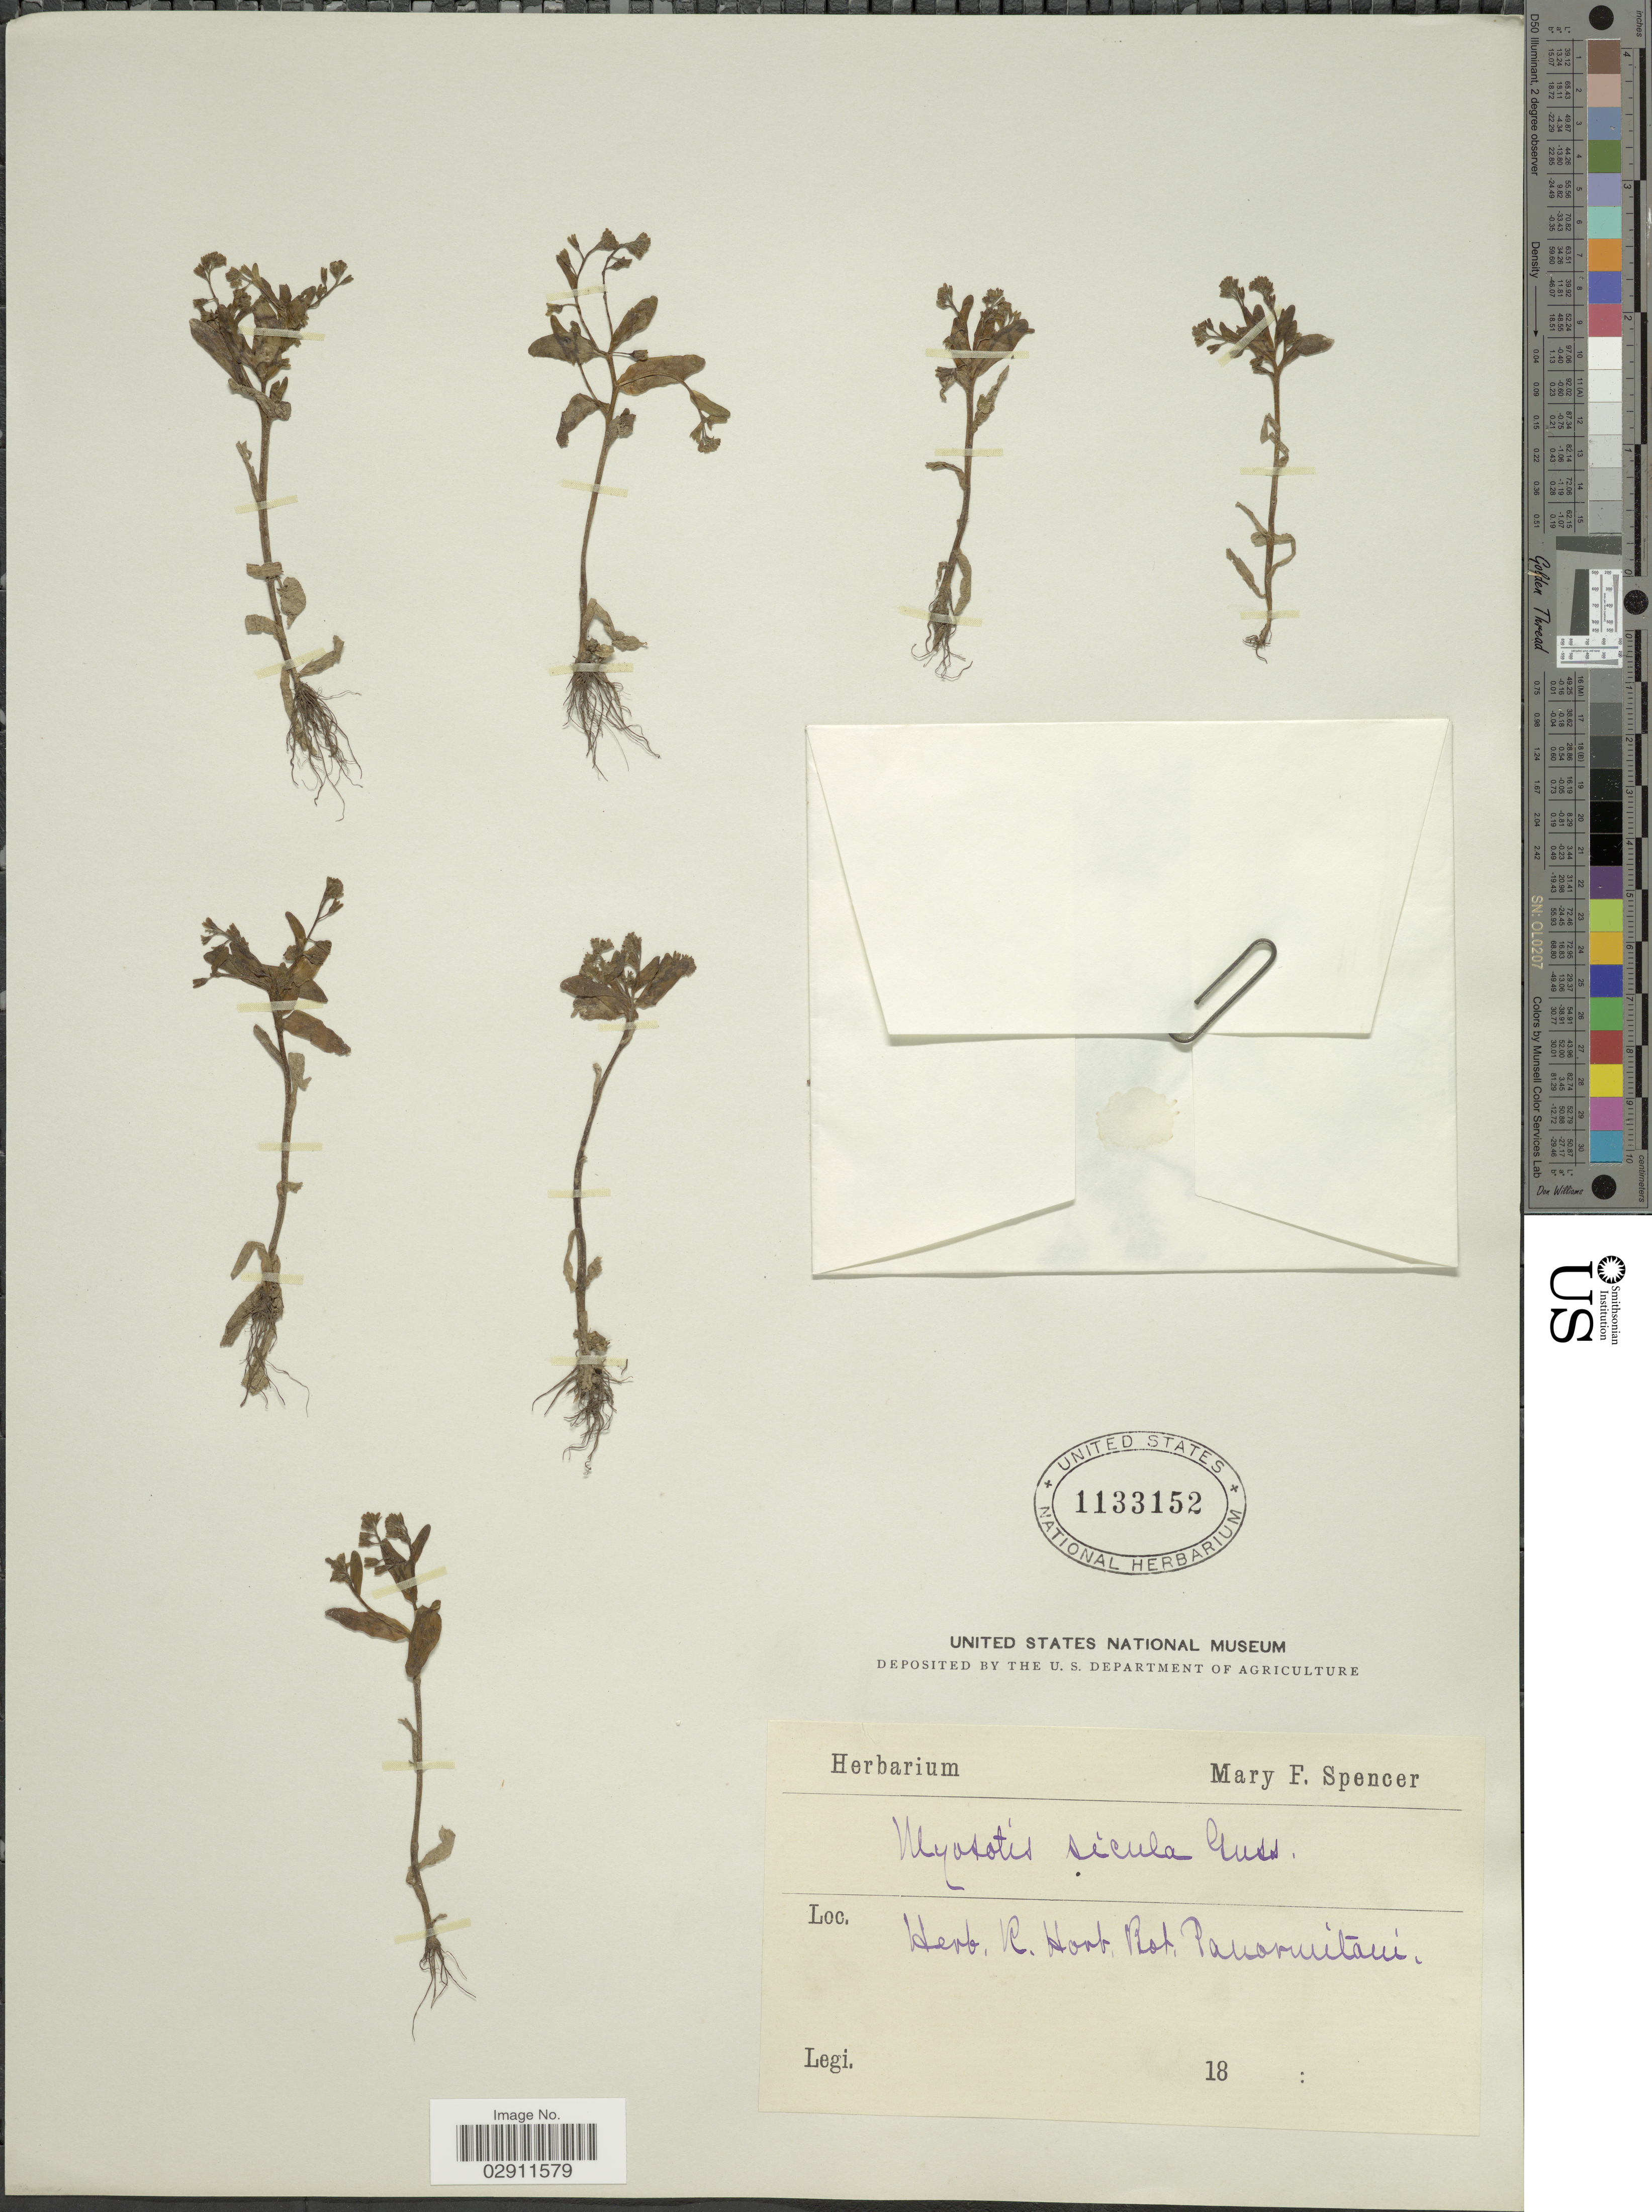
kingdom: Plantae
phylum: Tracheophyta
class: Magnoliopsida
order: Boraginales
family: Boraginaceae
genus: Myosotis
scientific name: Myosotis sicula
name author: Gussone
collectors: Ex herb. R. Hort. Bot. Panormitani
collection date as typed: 18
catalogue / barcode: US 1133152